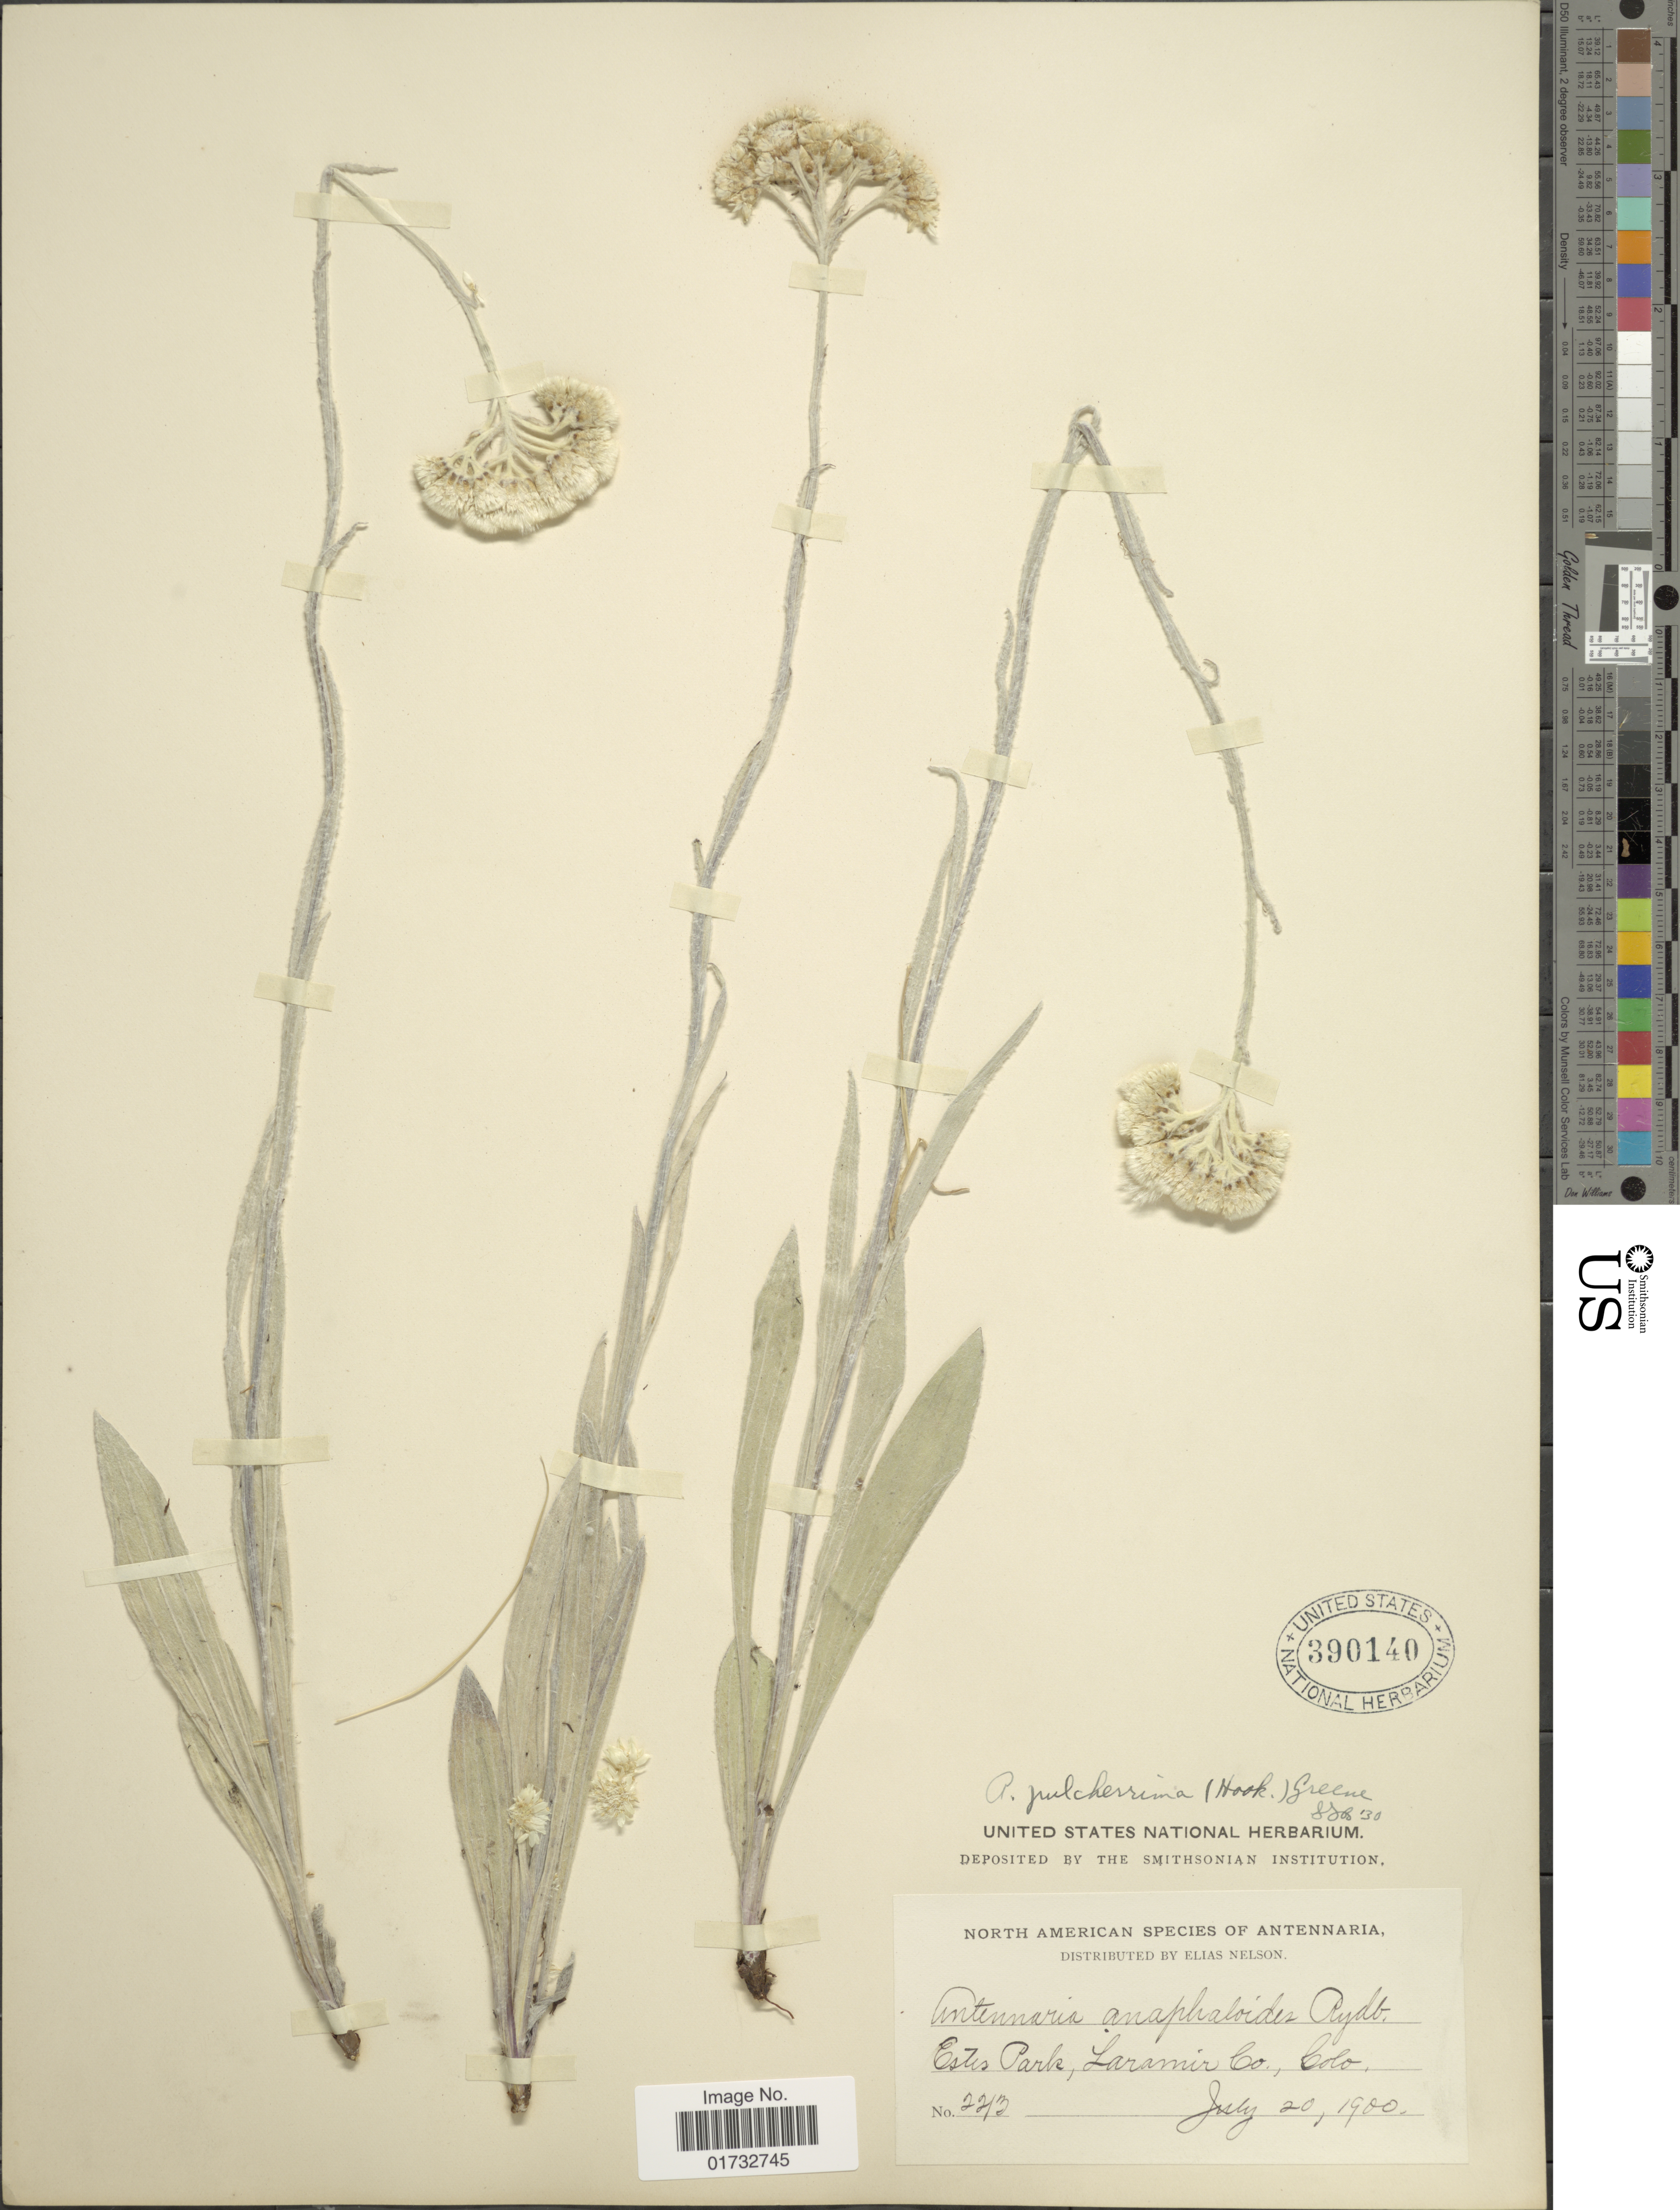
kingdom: Plantae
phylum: Tracheophyta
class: Magnoliopsida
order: Asterales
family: Asteraceae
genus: Antennaria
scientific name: Antennaria pulcherrima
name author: (Hook.) Greene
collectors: E. Nelson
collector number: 2213*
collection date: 1900-07-20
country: United States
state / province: Colorado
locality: Estes Park, Laramie Co.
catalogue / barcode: US 390140